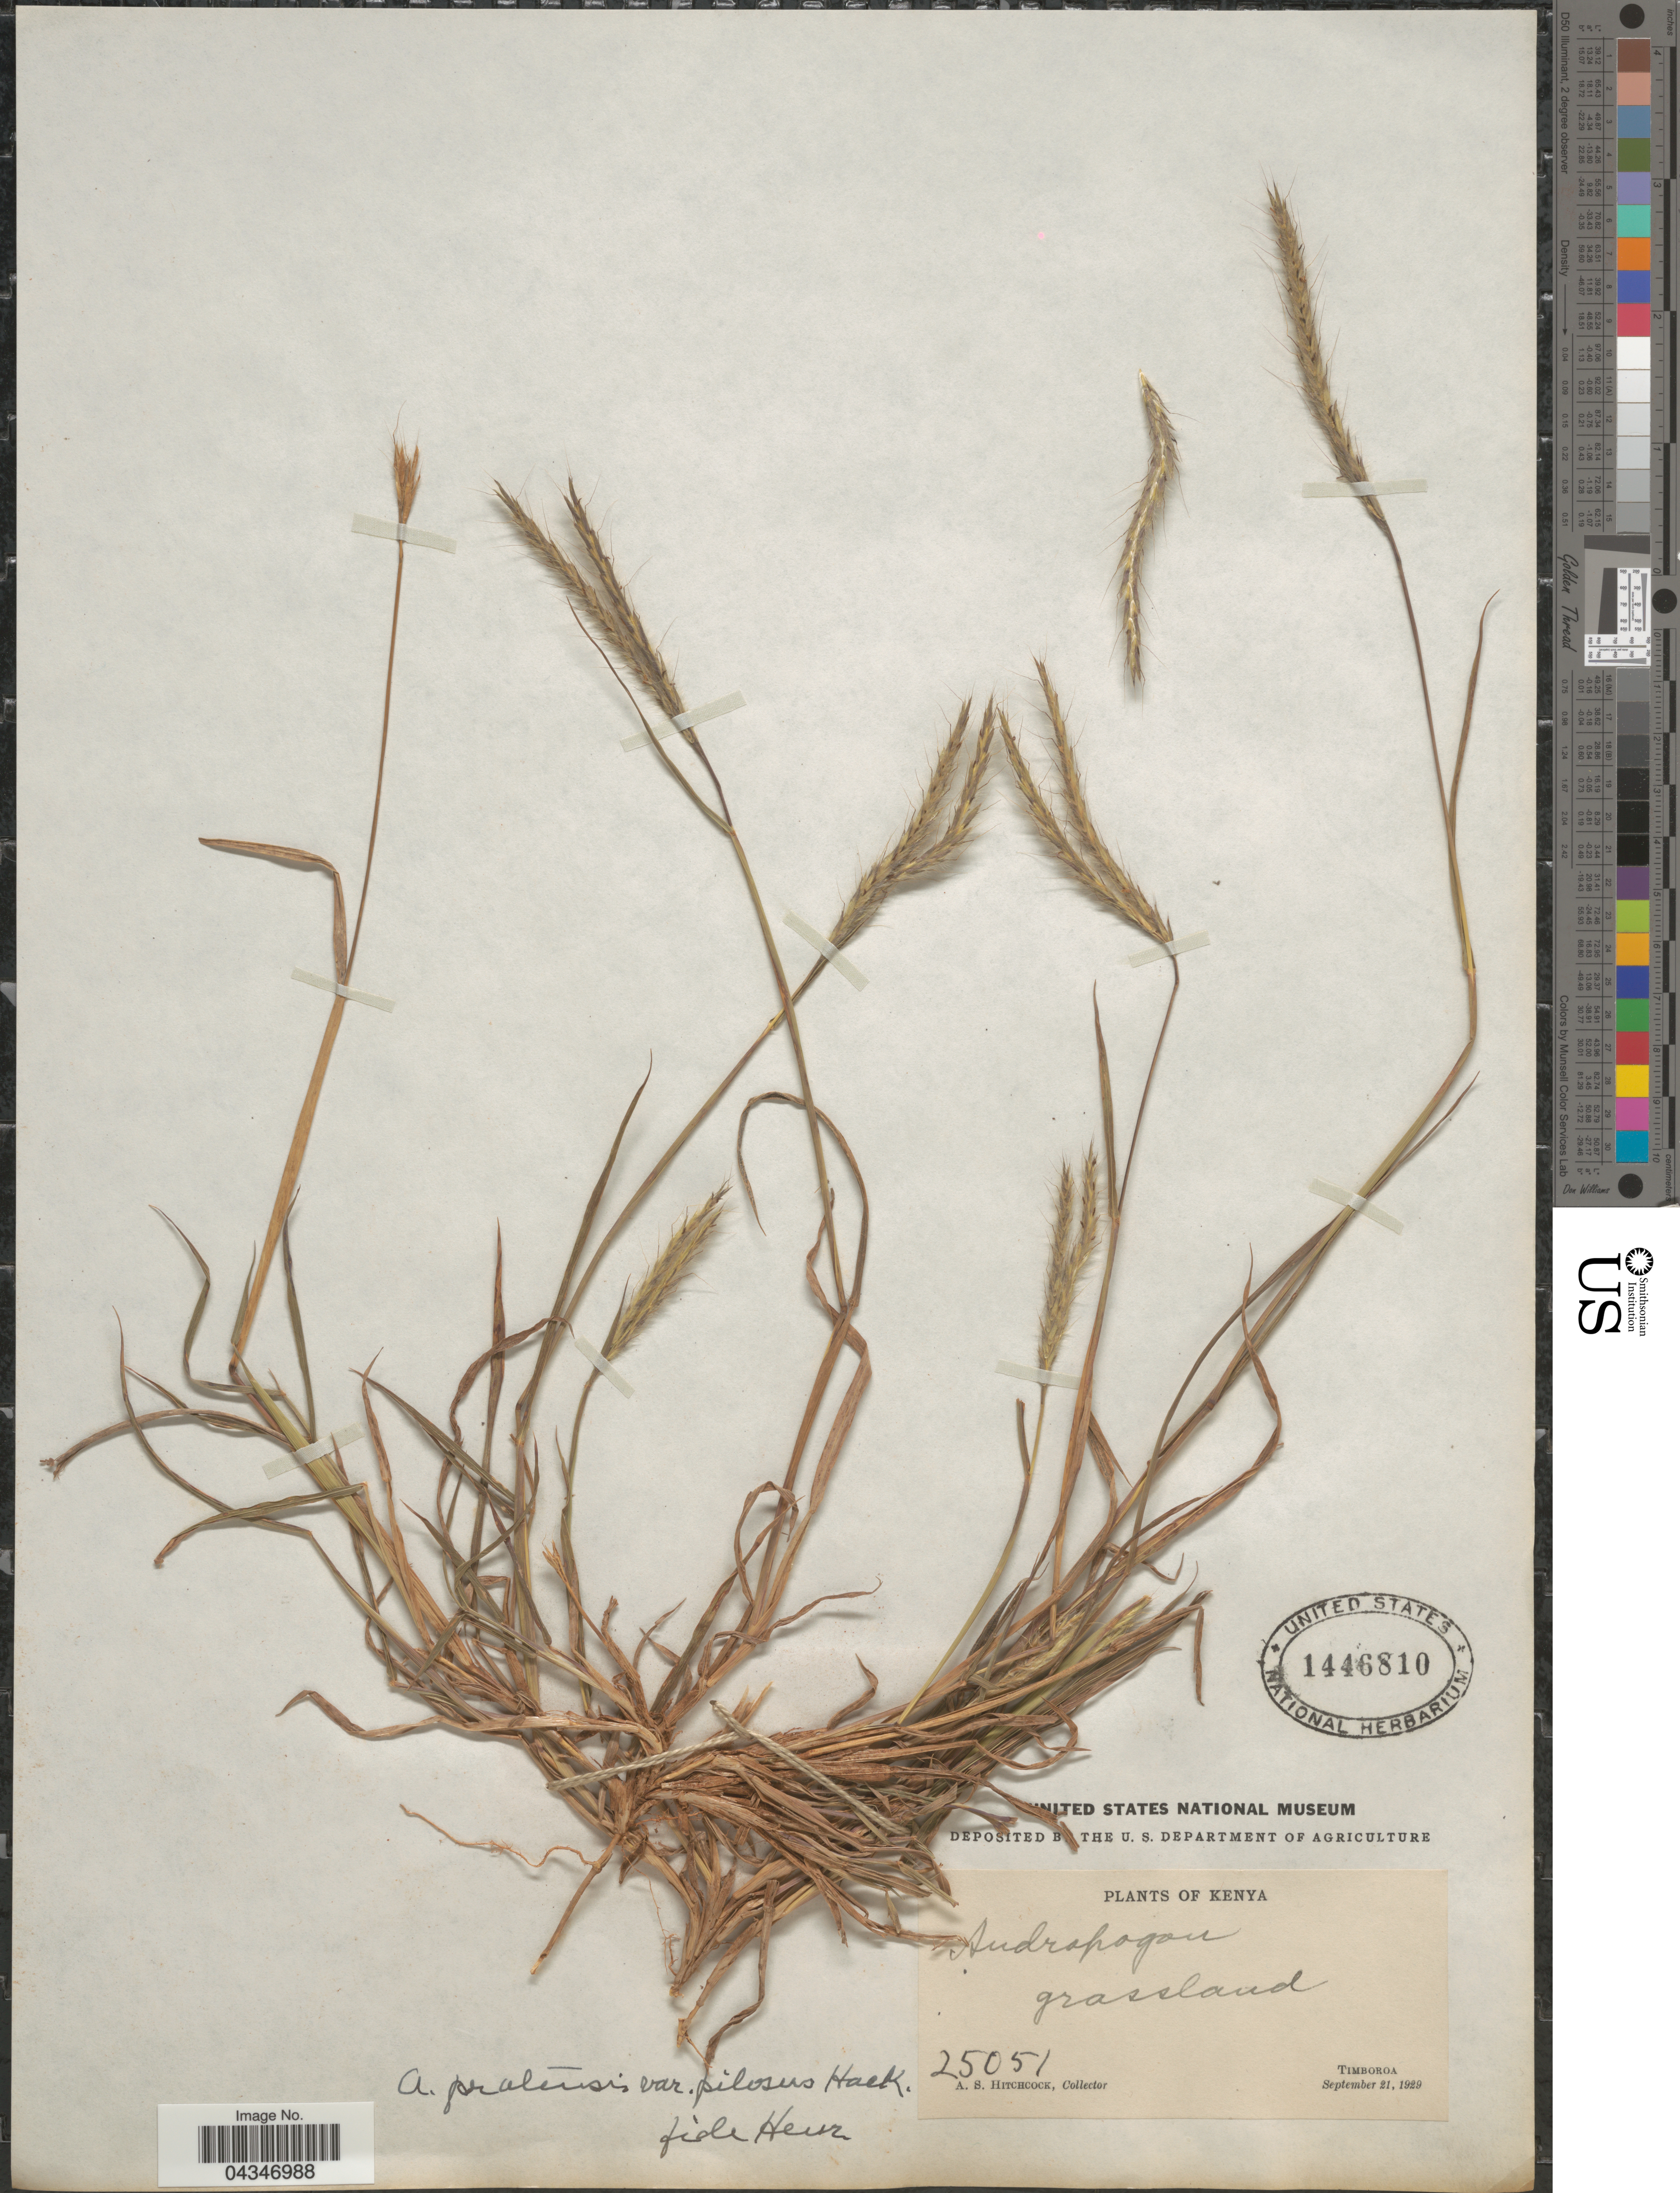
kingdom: Plantae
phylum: Tracheophyta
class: Liliopsida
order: Poales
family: Poaceae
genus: Andropogon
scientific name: Andropogon amethystinus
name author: Steud.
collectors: A. S. Hitchcock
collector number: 25051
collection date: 1929-09-21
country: Kenya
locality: Grassland. Timboroa.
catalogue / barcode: US 1446810